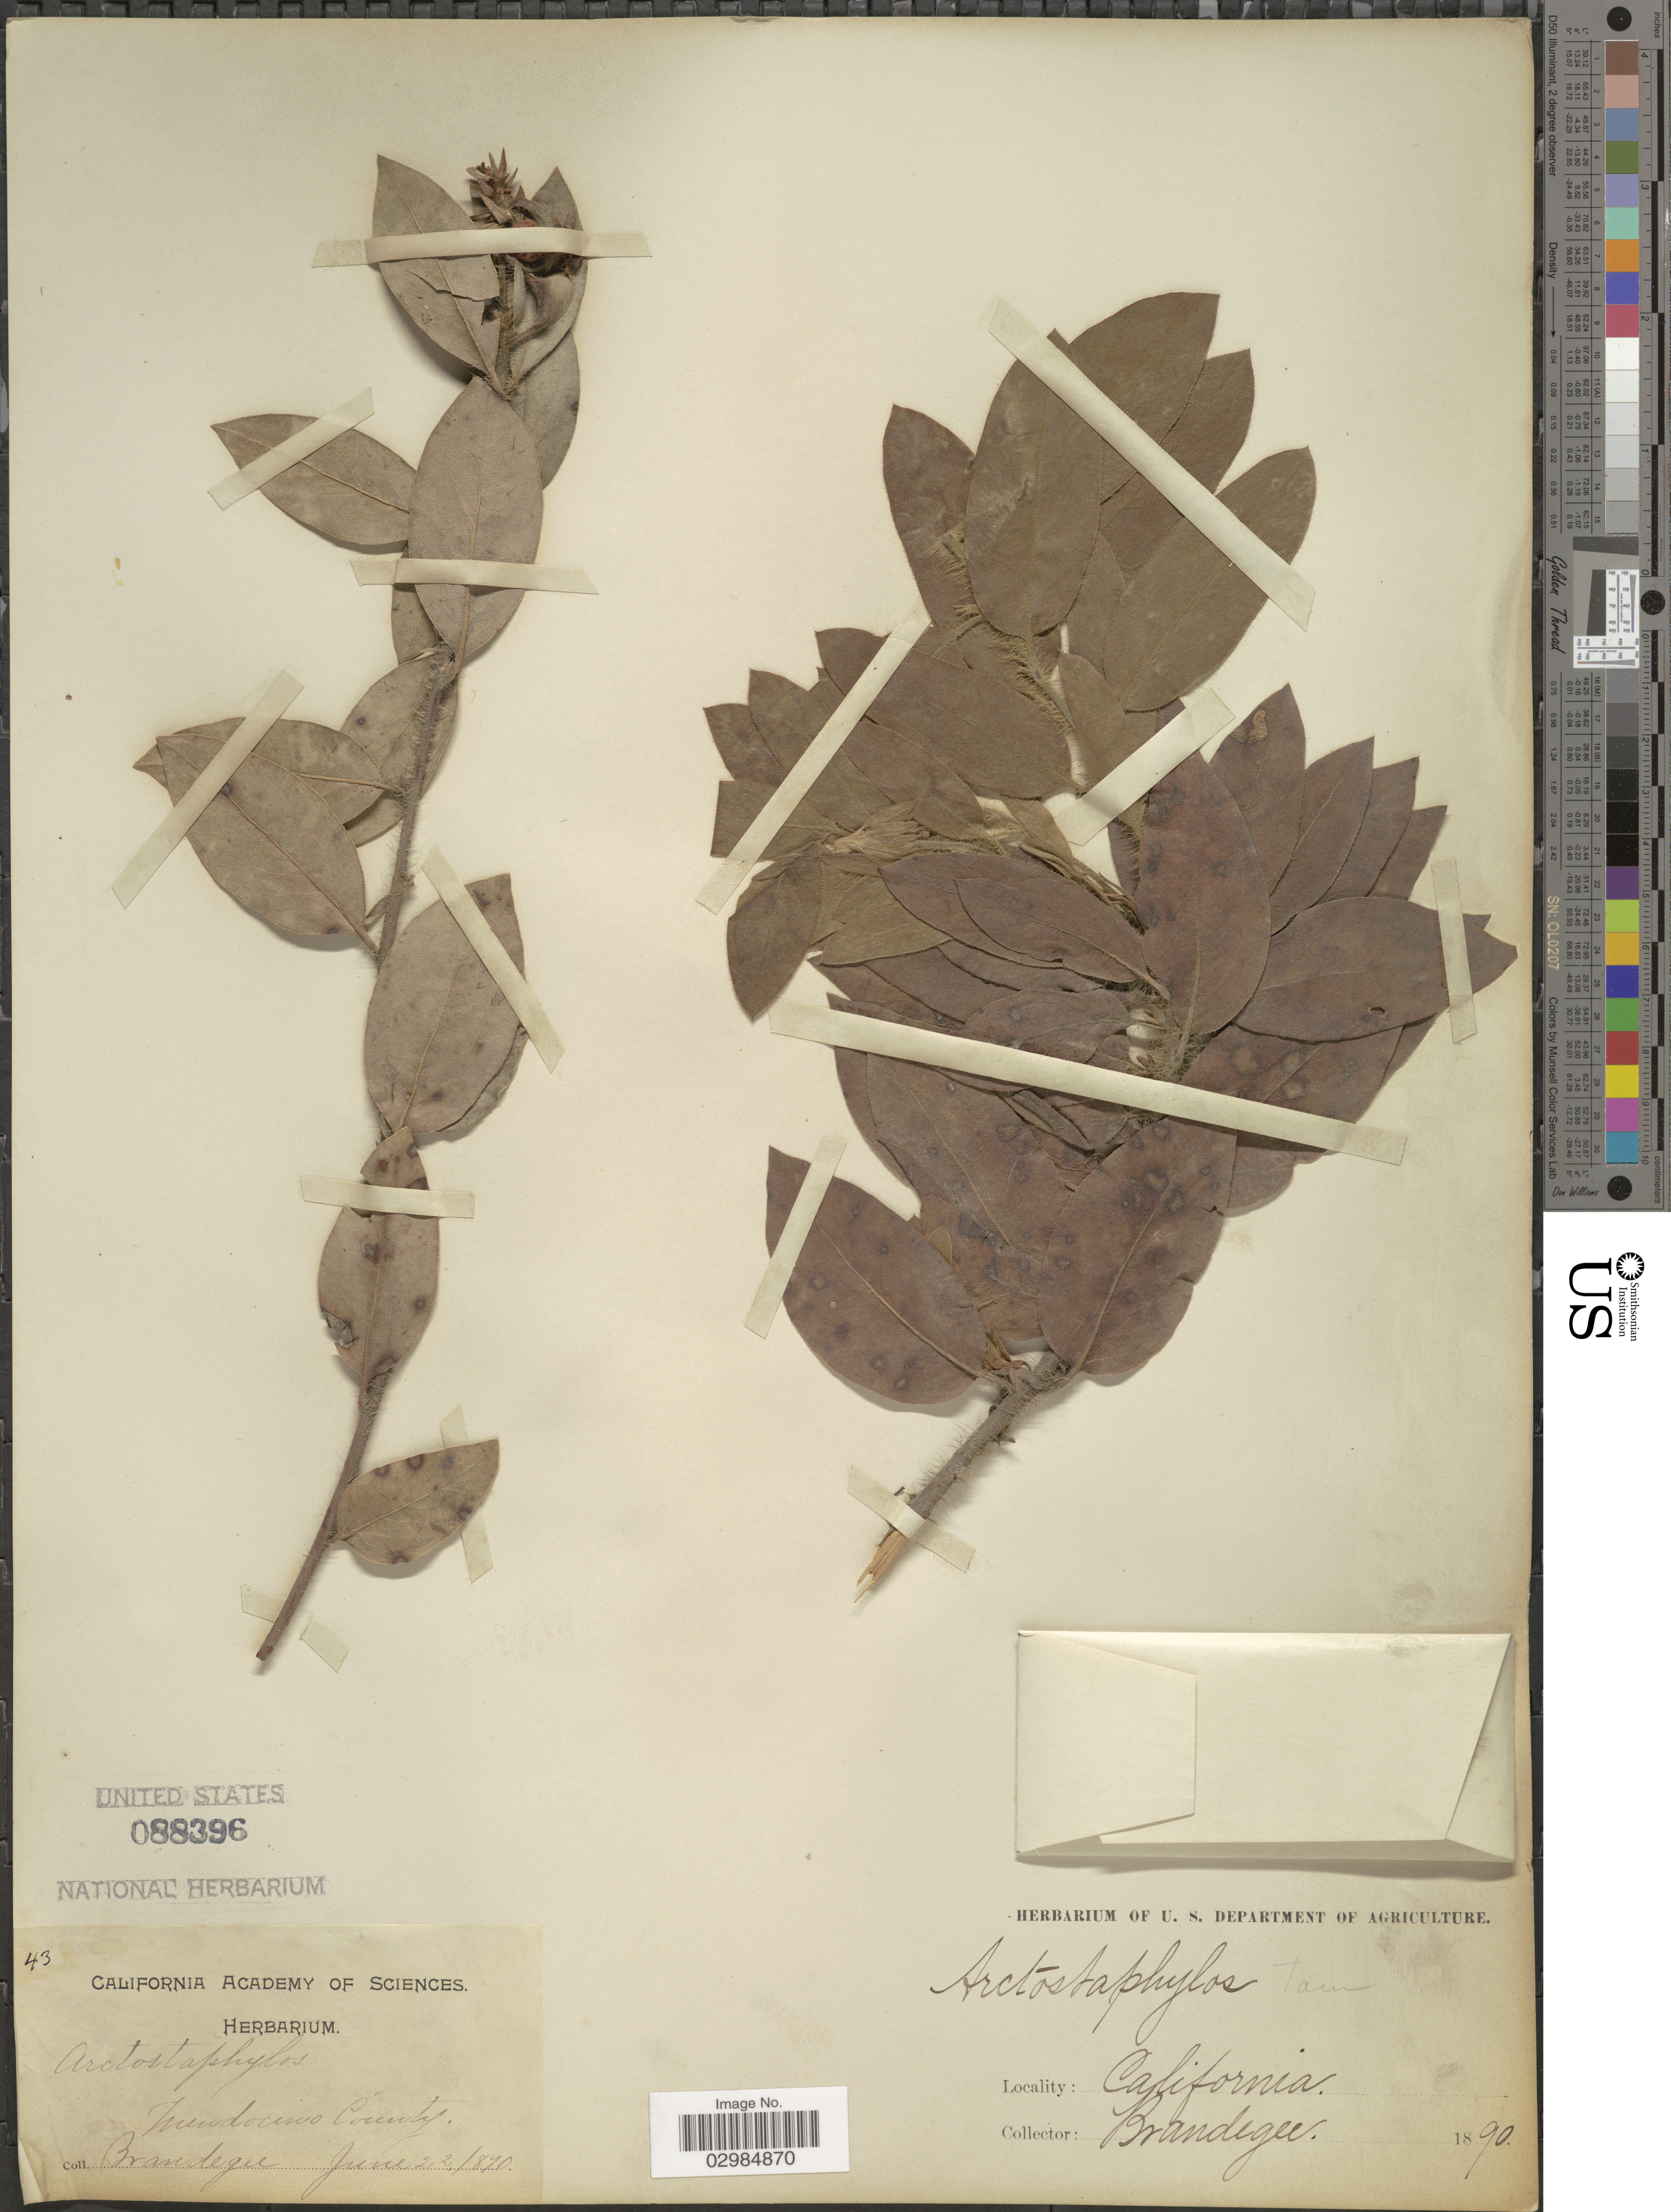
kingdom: Plantae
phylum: Tracheophyta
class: Magnoliopsida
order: Ericales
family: Ericaceae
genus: Arctostaphylos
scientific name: Arctostaphylos tomentosa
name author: (Pursh) Lindl.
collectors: -- Brandegee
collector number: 43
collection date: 1890-06-22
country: United States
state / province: California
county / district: Mendocino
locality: Mendocino.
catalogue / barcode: US 88396